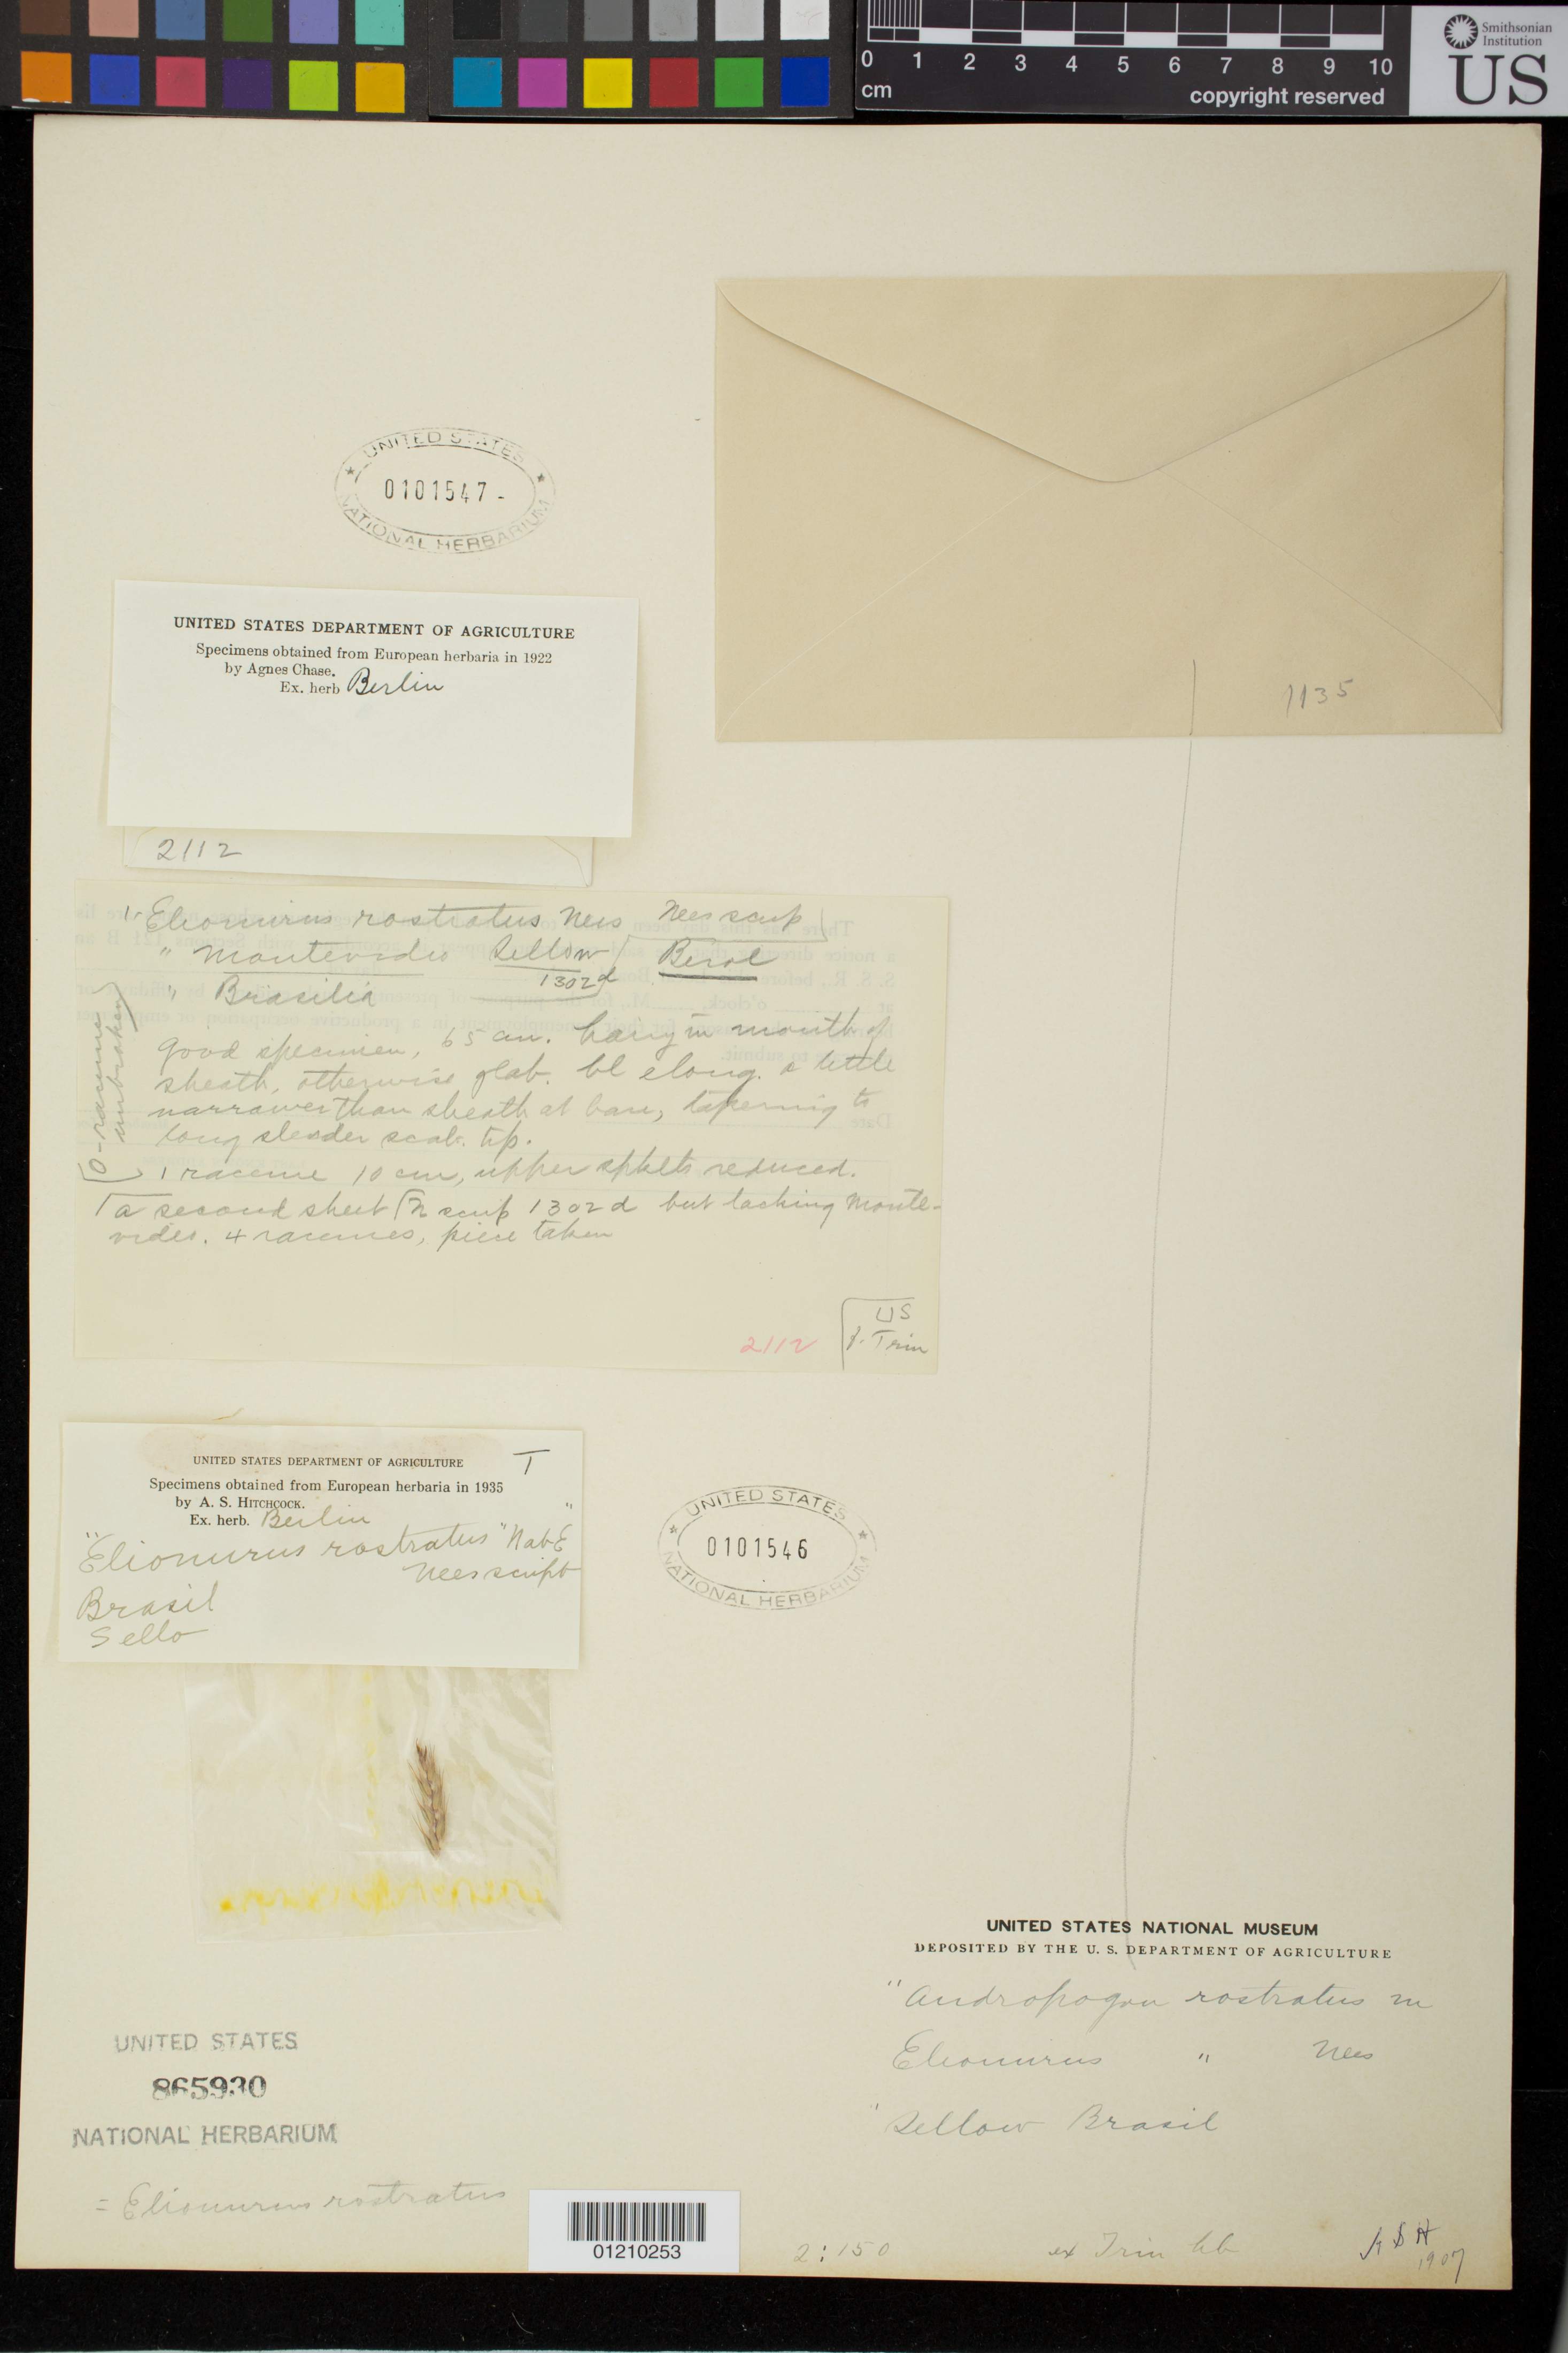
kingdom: Plantae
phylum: Tracheophyta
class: Liliopsida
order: Poales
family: Poaceae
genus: Elionurus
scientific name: Elionurus rostratus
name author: Nees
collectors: -. Sello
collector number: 1135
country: Brazil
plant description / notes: Fragmentary material of type specimen ex herb. Trin.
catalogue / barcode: US 865930